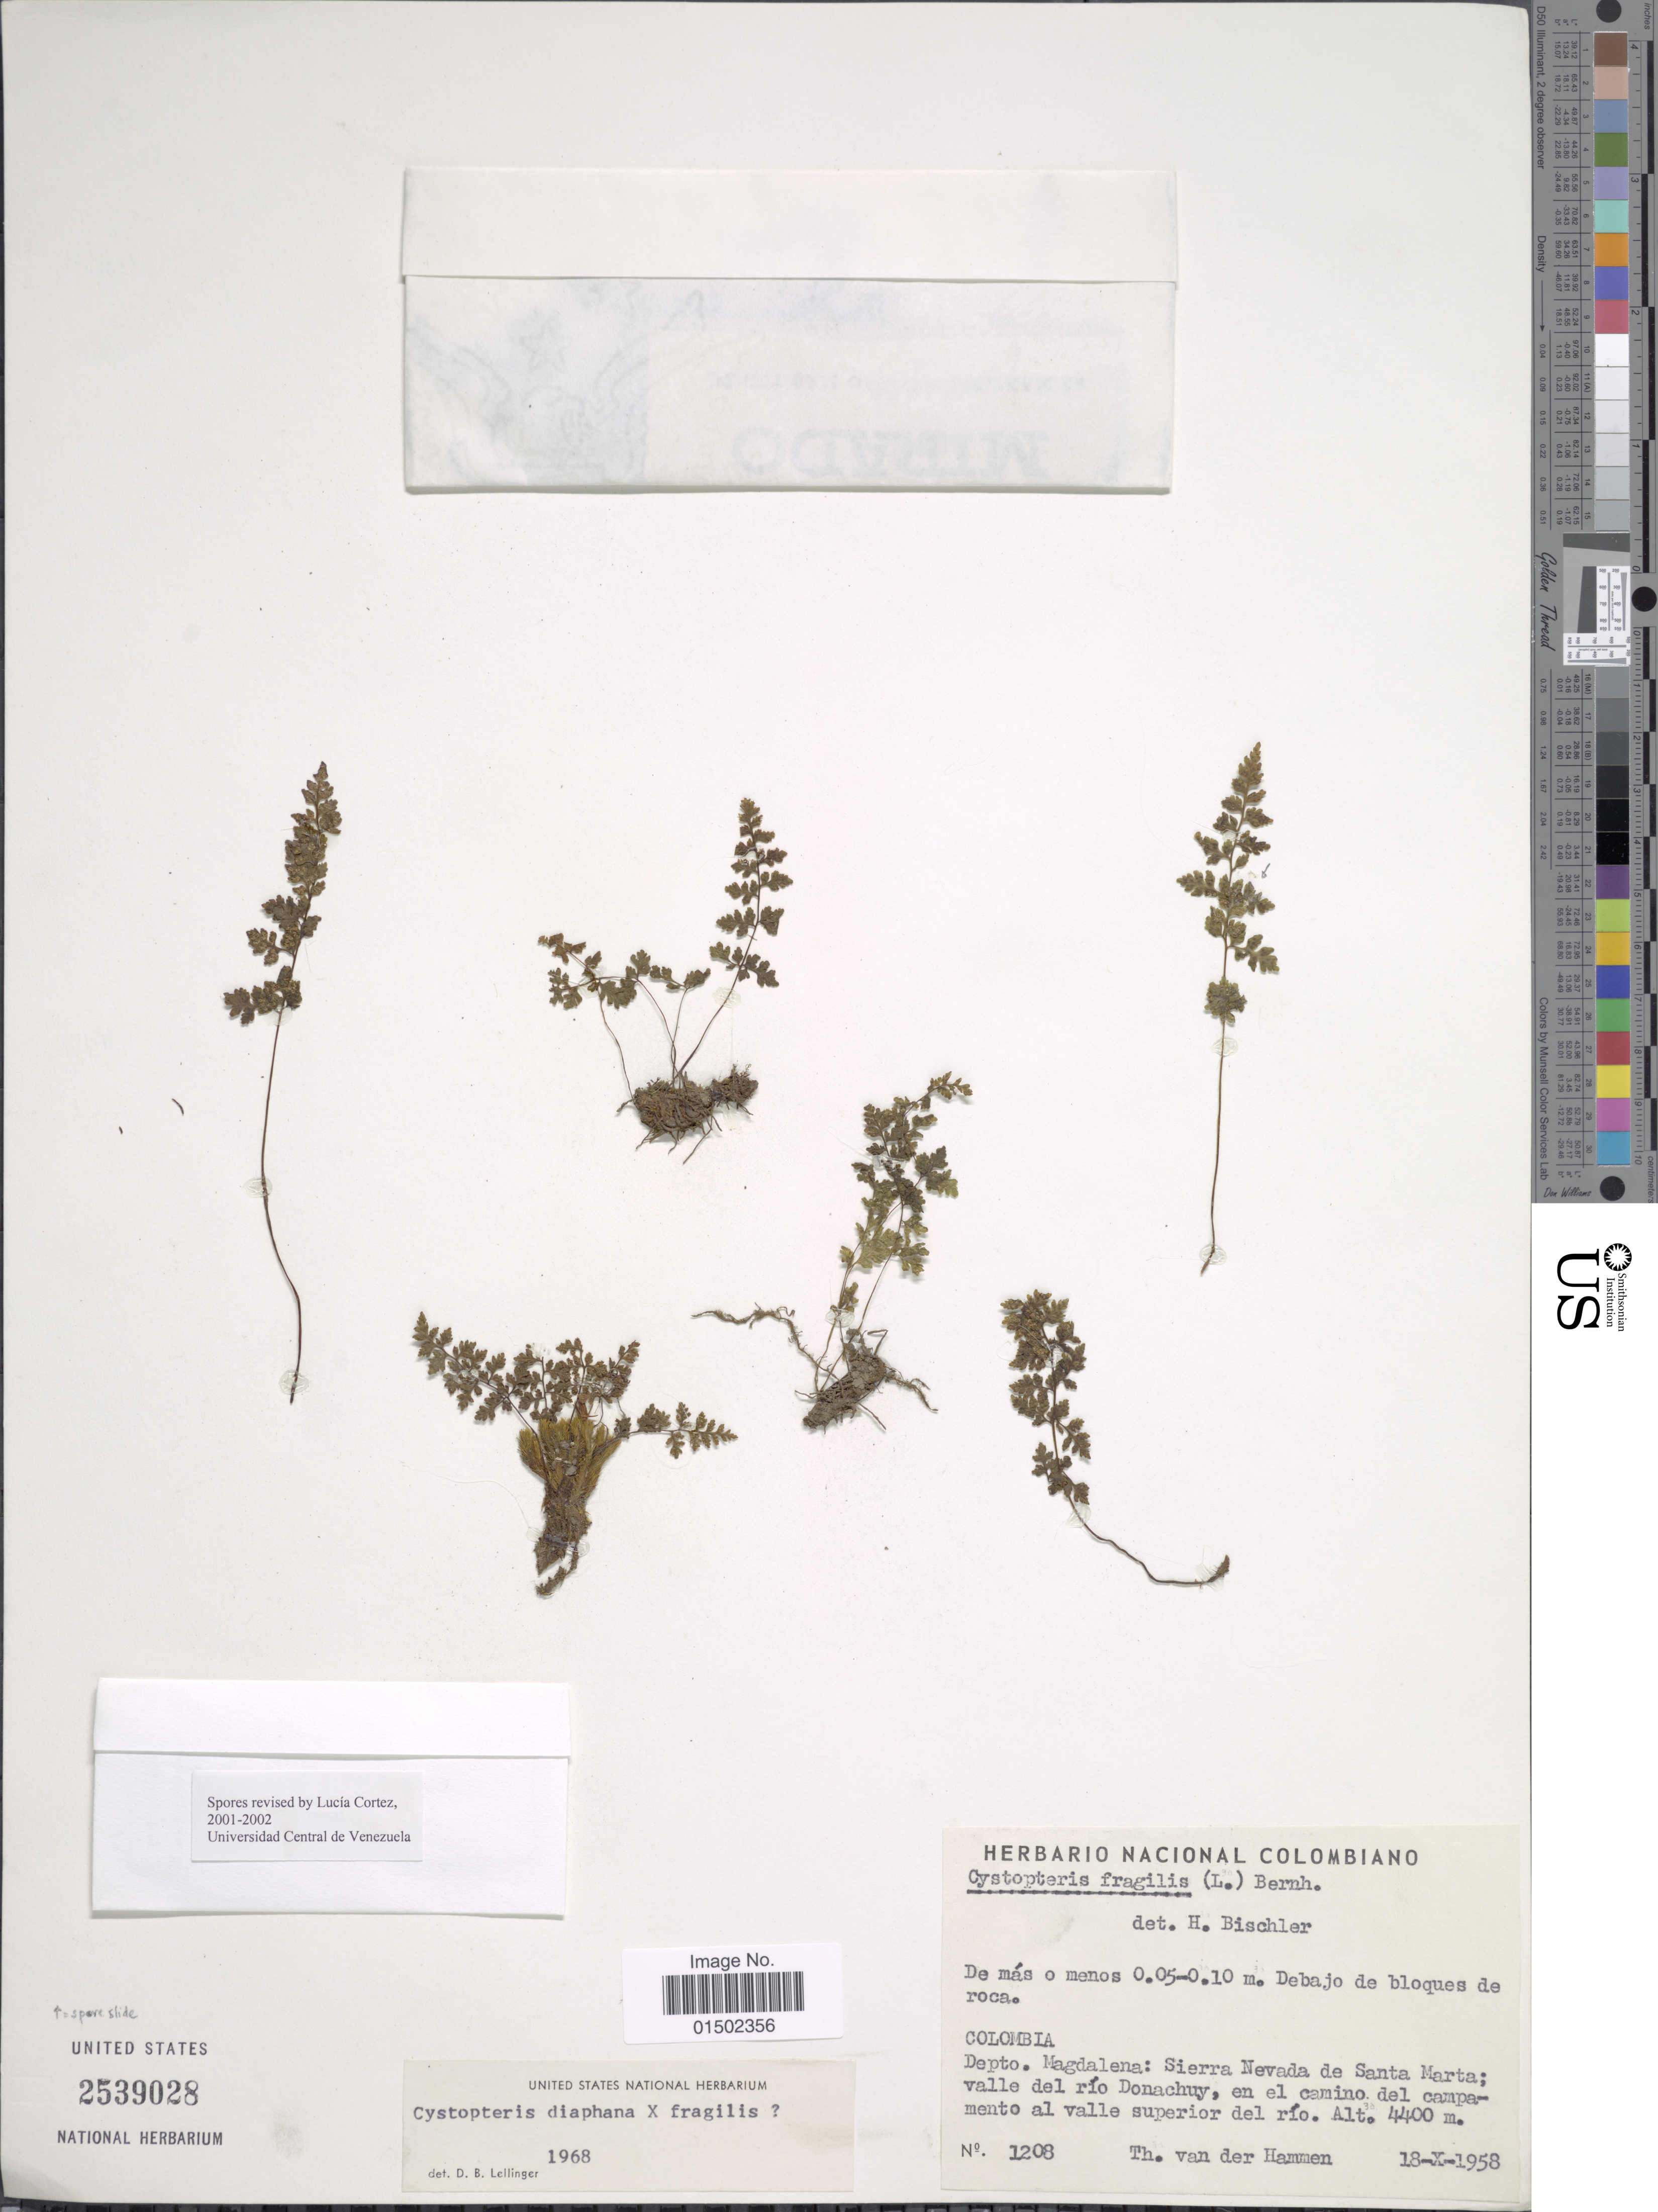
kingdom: Plantae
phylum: Tracheophyta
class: Polypodiopsida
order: Polypodiales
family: Cystopteridaceae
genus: Cystopteris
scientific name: Cystopteris diaphana x C. fragilis (L.) Bernh.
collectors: T. Hammen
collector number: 1208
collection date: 1958-10-18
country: Colombia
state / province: Magdalena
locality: Sierra Nevada de Santa Marta; valle del rio Donachuy, en el camino del campamento al valle superior del rio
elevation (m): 4400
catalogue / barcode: US 2539028